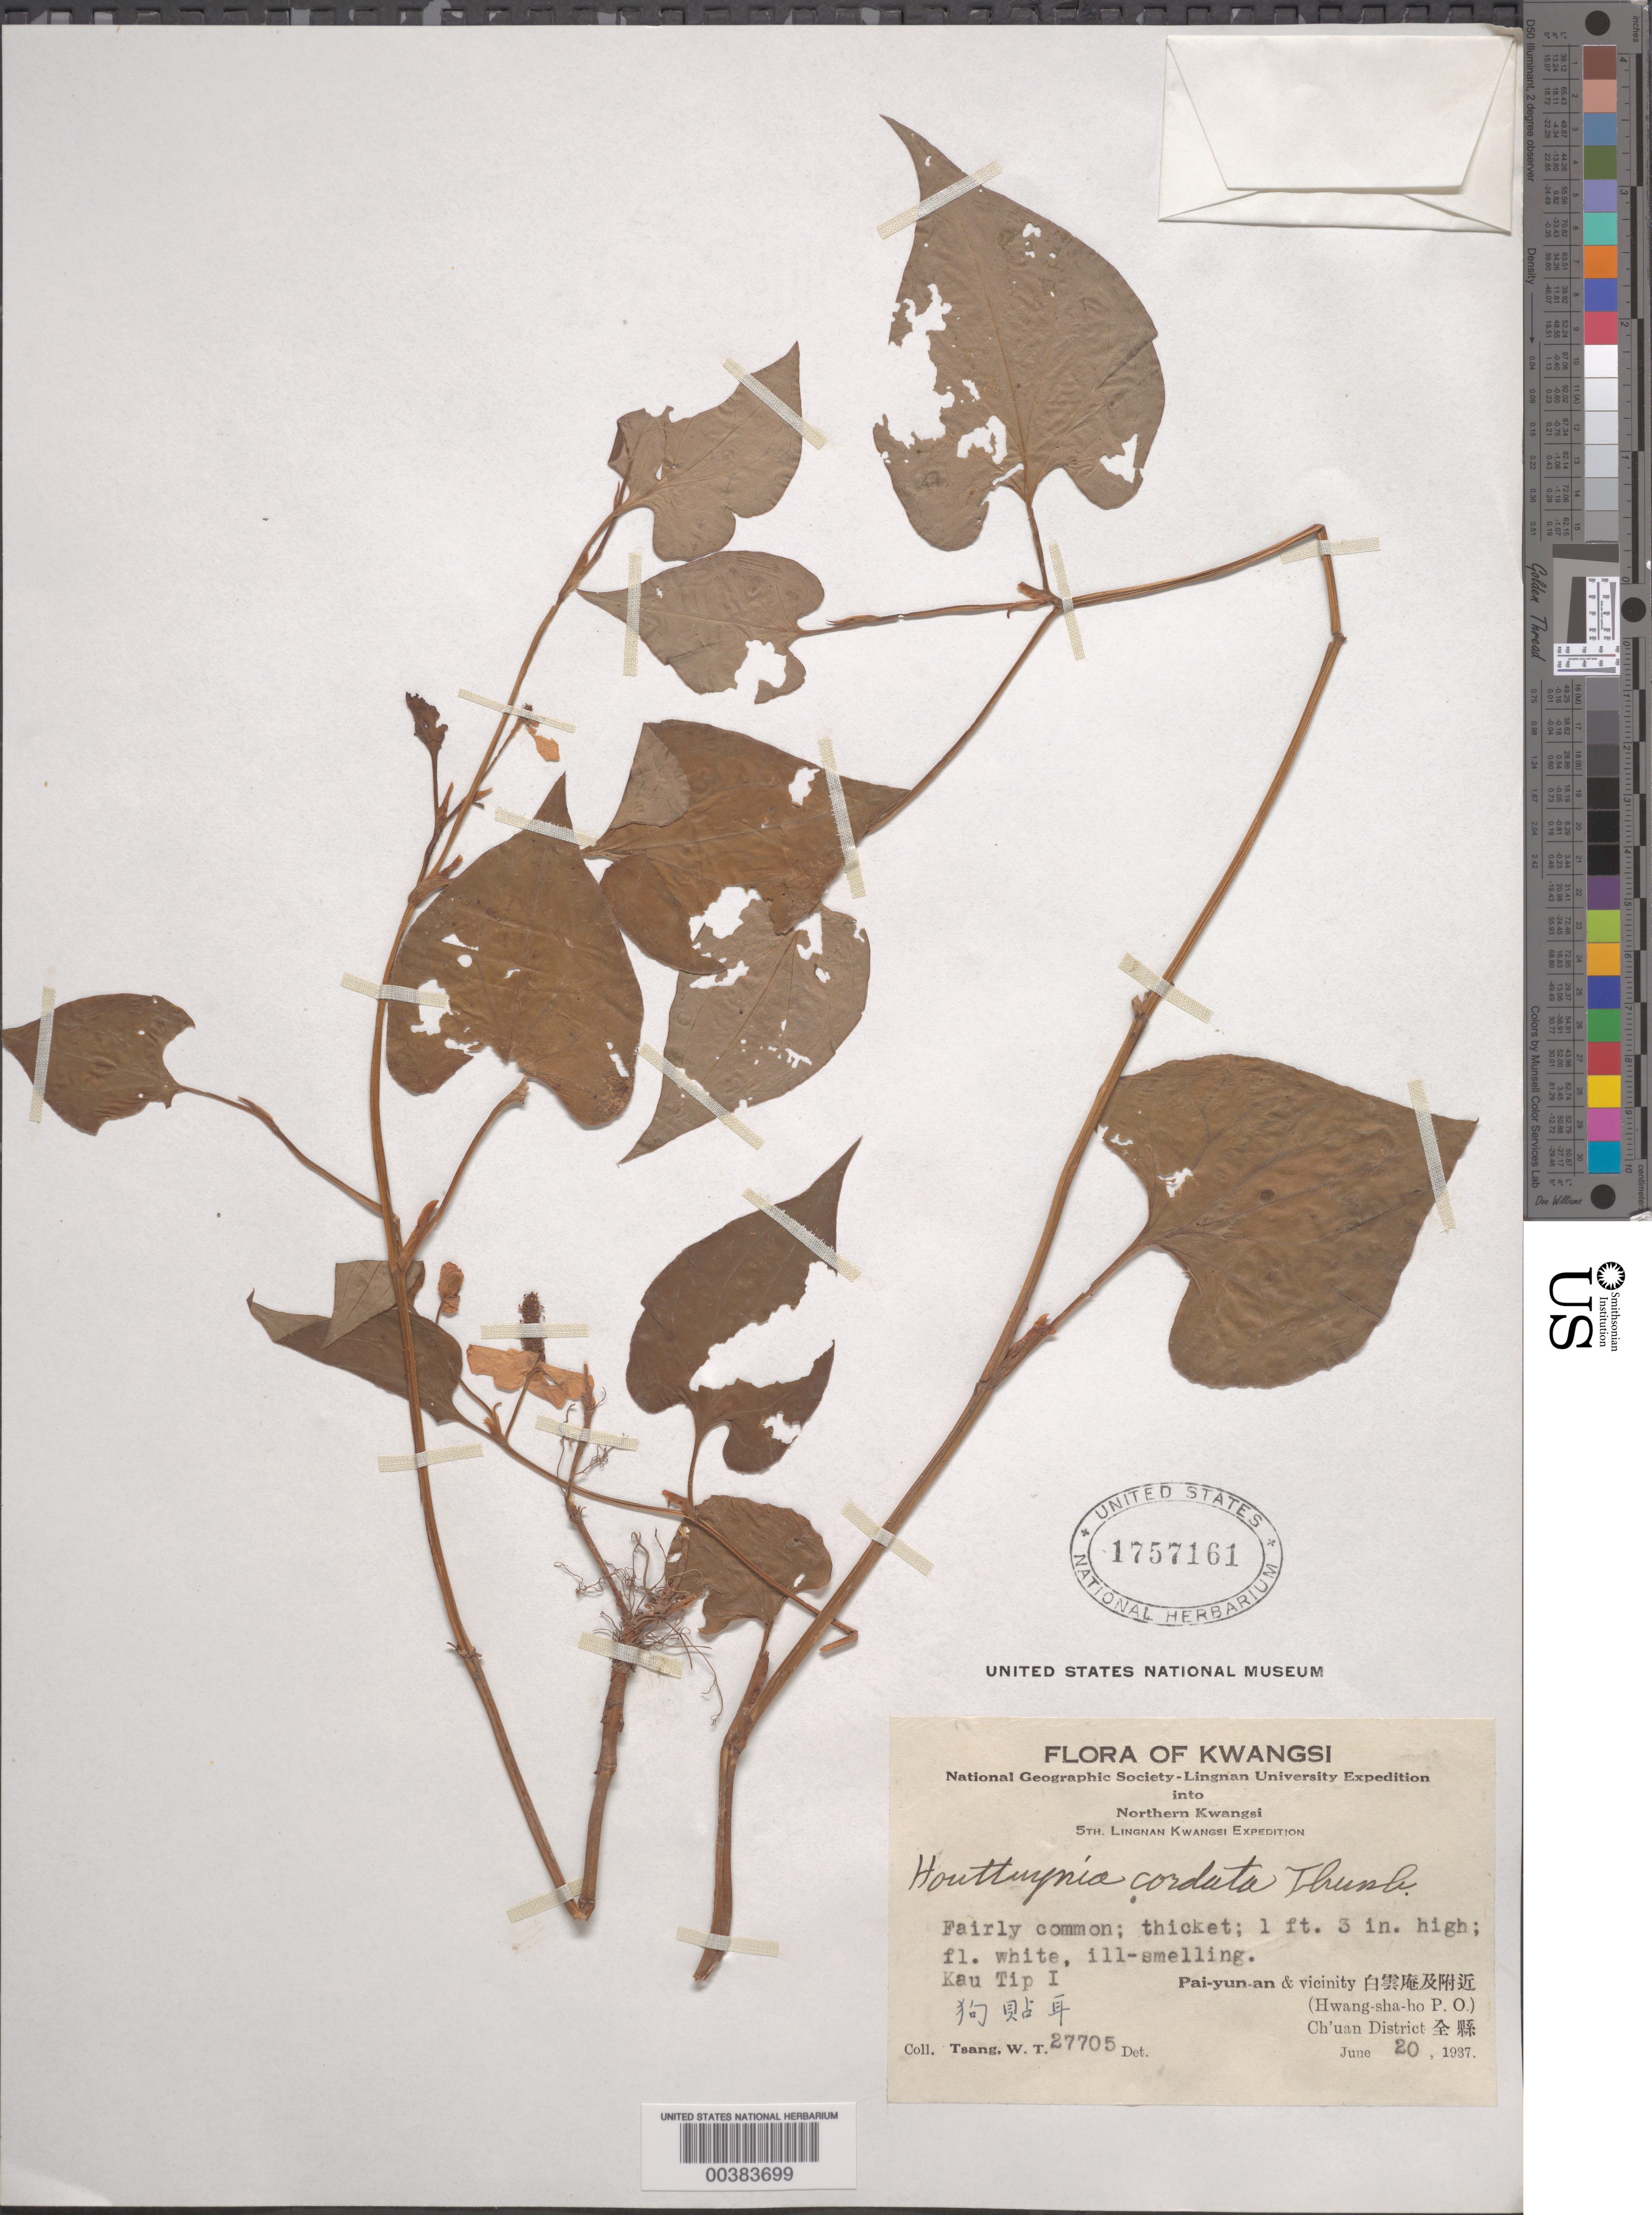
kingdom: Plantae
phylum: Tracheophyta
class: Magnoliopsida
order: Piperales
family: Saururaceae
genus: Houttuynia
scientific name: Houttuynia cordata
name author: Thunb.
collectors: W. T. Tsang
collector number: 27705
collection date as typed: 20 Jun 1937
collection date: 1937-06-20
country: China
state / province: Guangxi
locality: Pai-yun-an, ch'uan dist.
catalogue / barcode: US 1757161